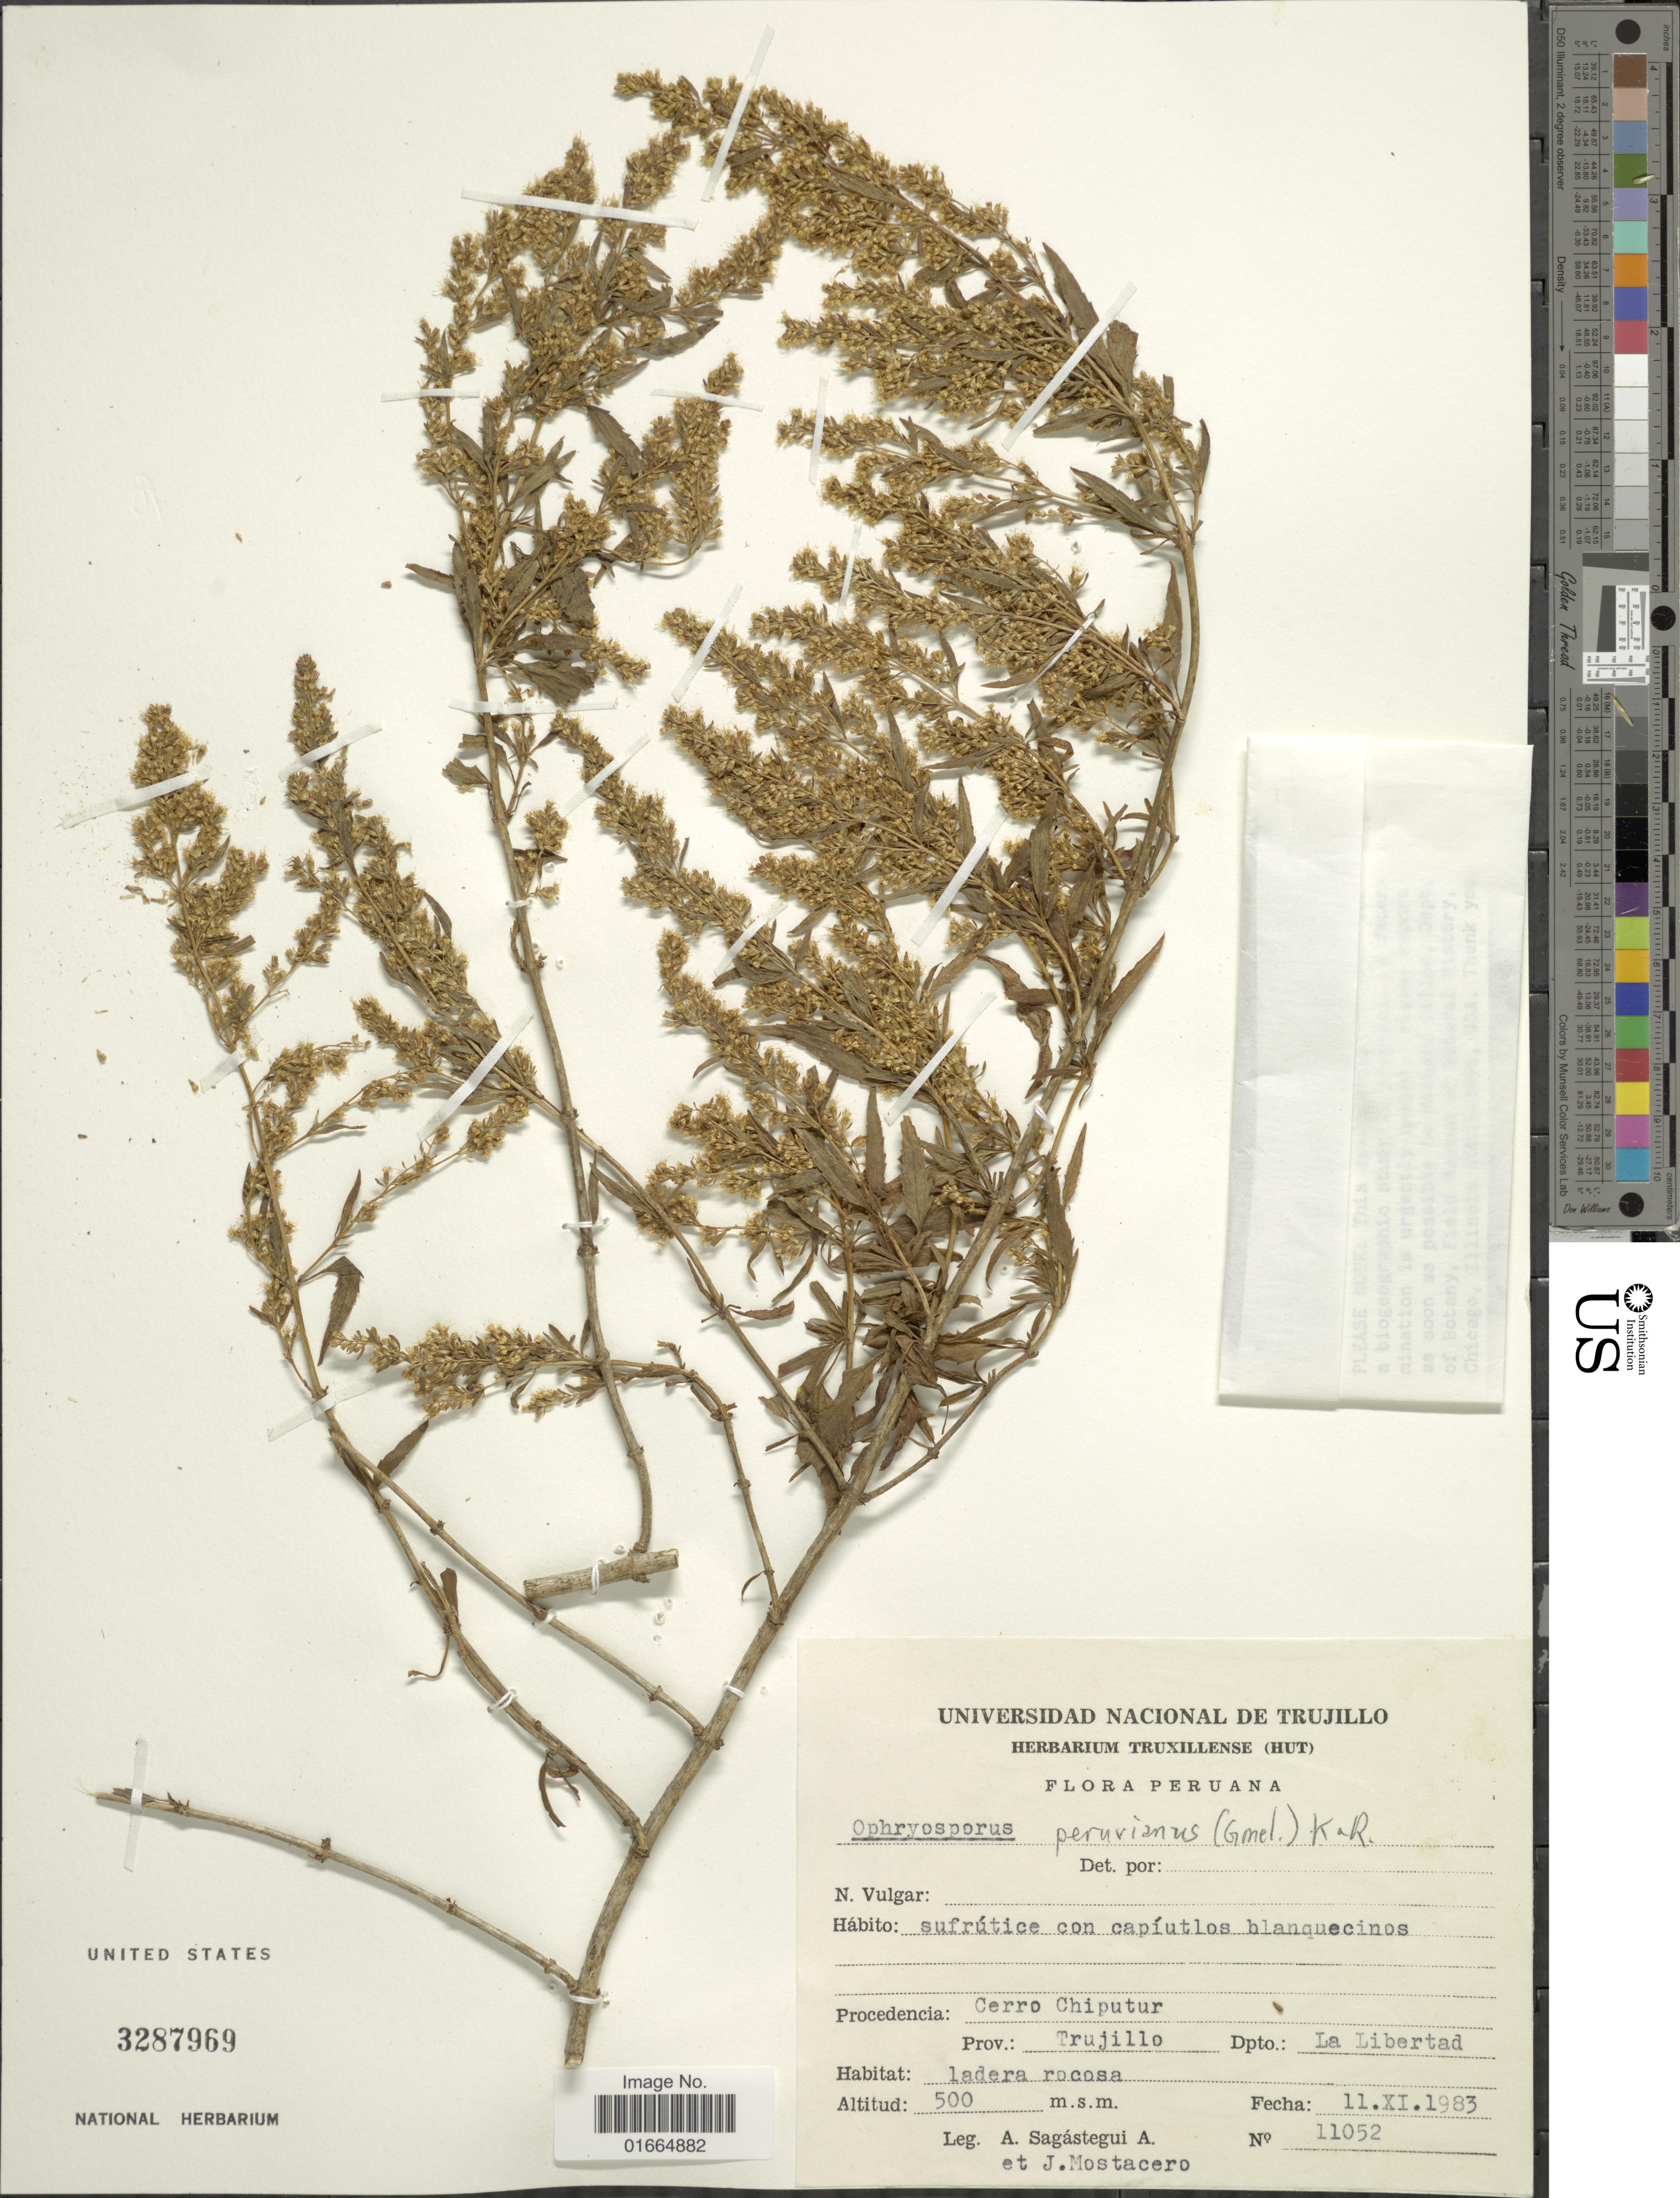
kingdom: Plantae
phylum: Tracheophyta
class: Magnoliopsida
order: Asterales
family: Asteraceae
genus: Ophryosporus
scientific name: Ophryosporus peruvianus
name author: (J.F. Gmel.) R.M. King & H. Rob.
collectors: A. Sagástegui A. & J. Mostacero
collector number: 11052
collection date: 1983-11-11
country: Peru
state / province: La Libertad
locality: Cerro Chiputur. Prov.: Trujillo. Dpto.: La Libertad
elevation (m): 500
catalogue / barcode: US 3287969